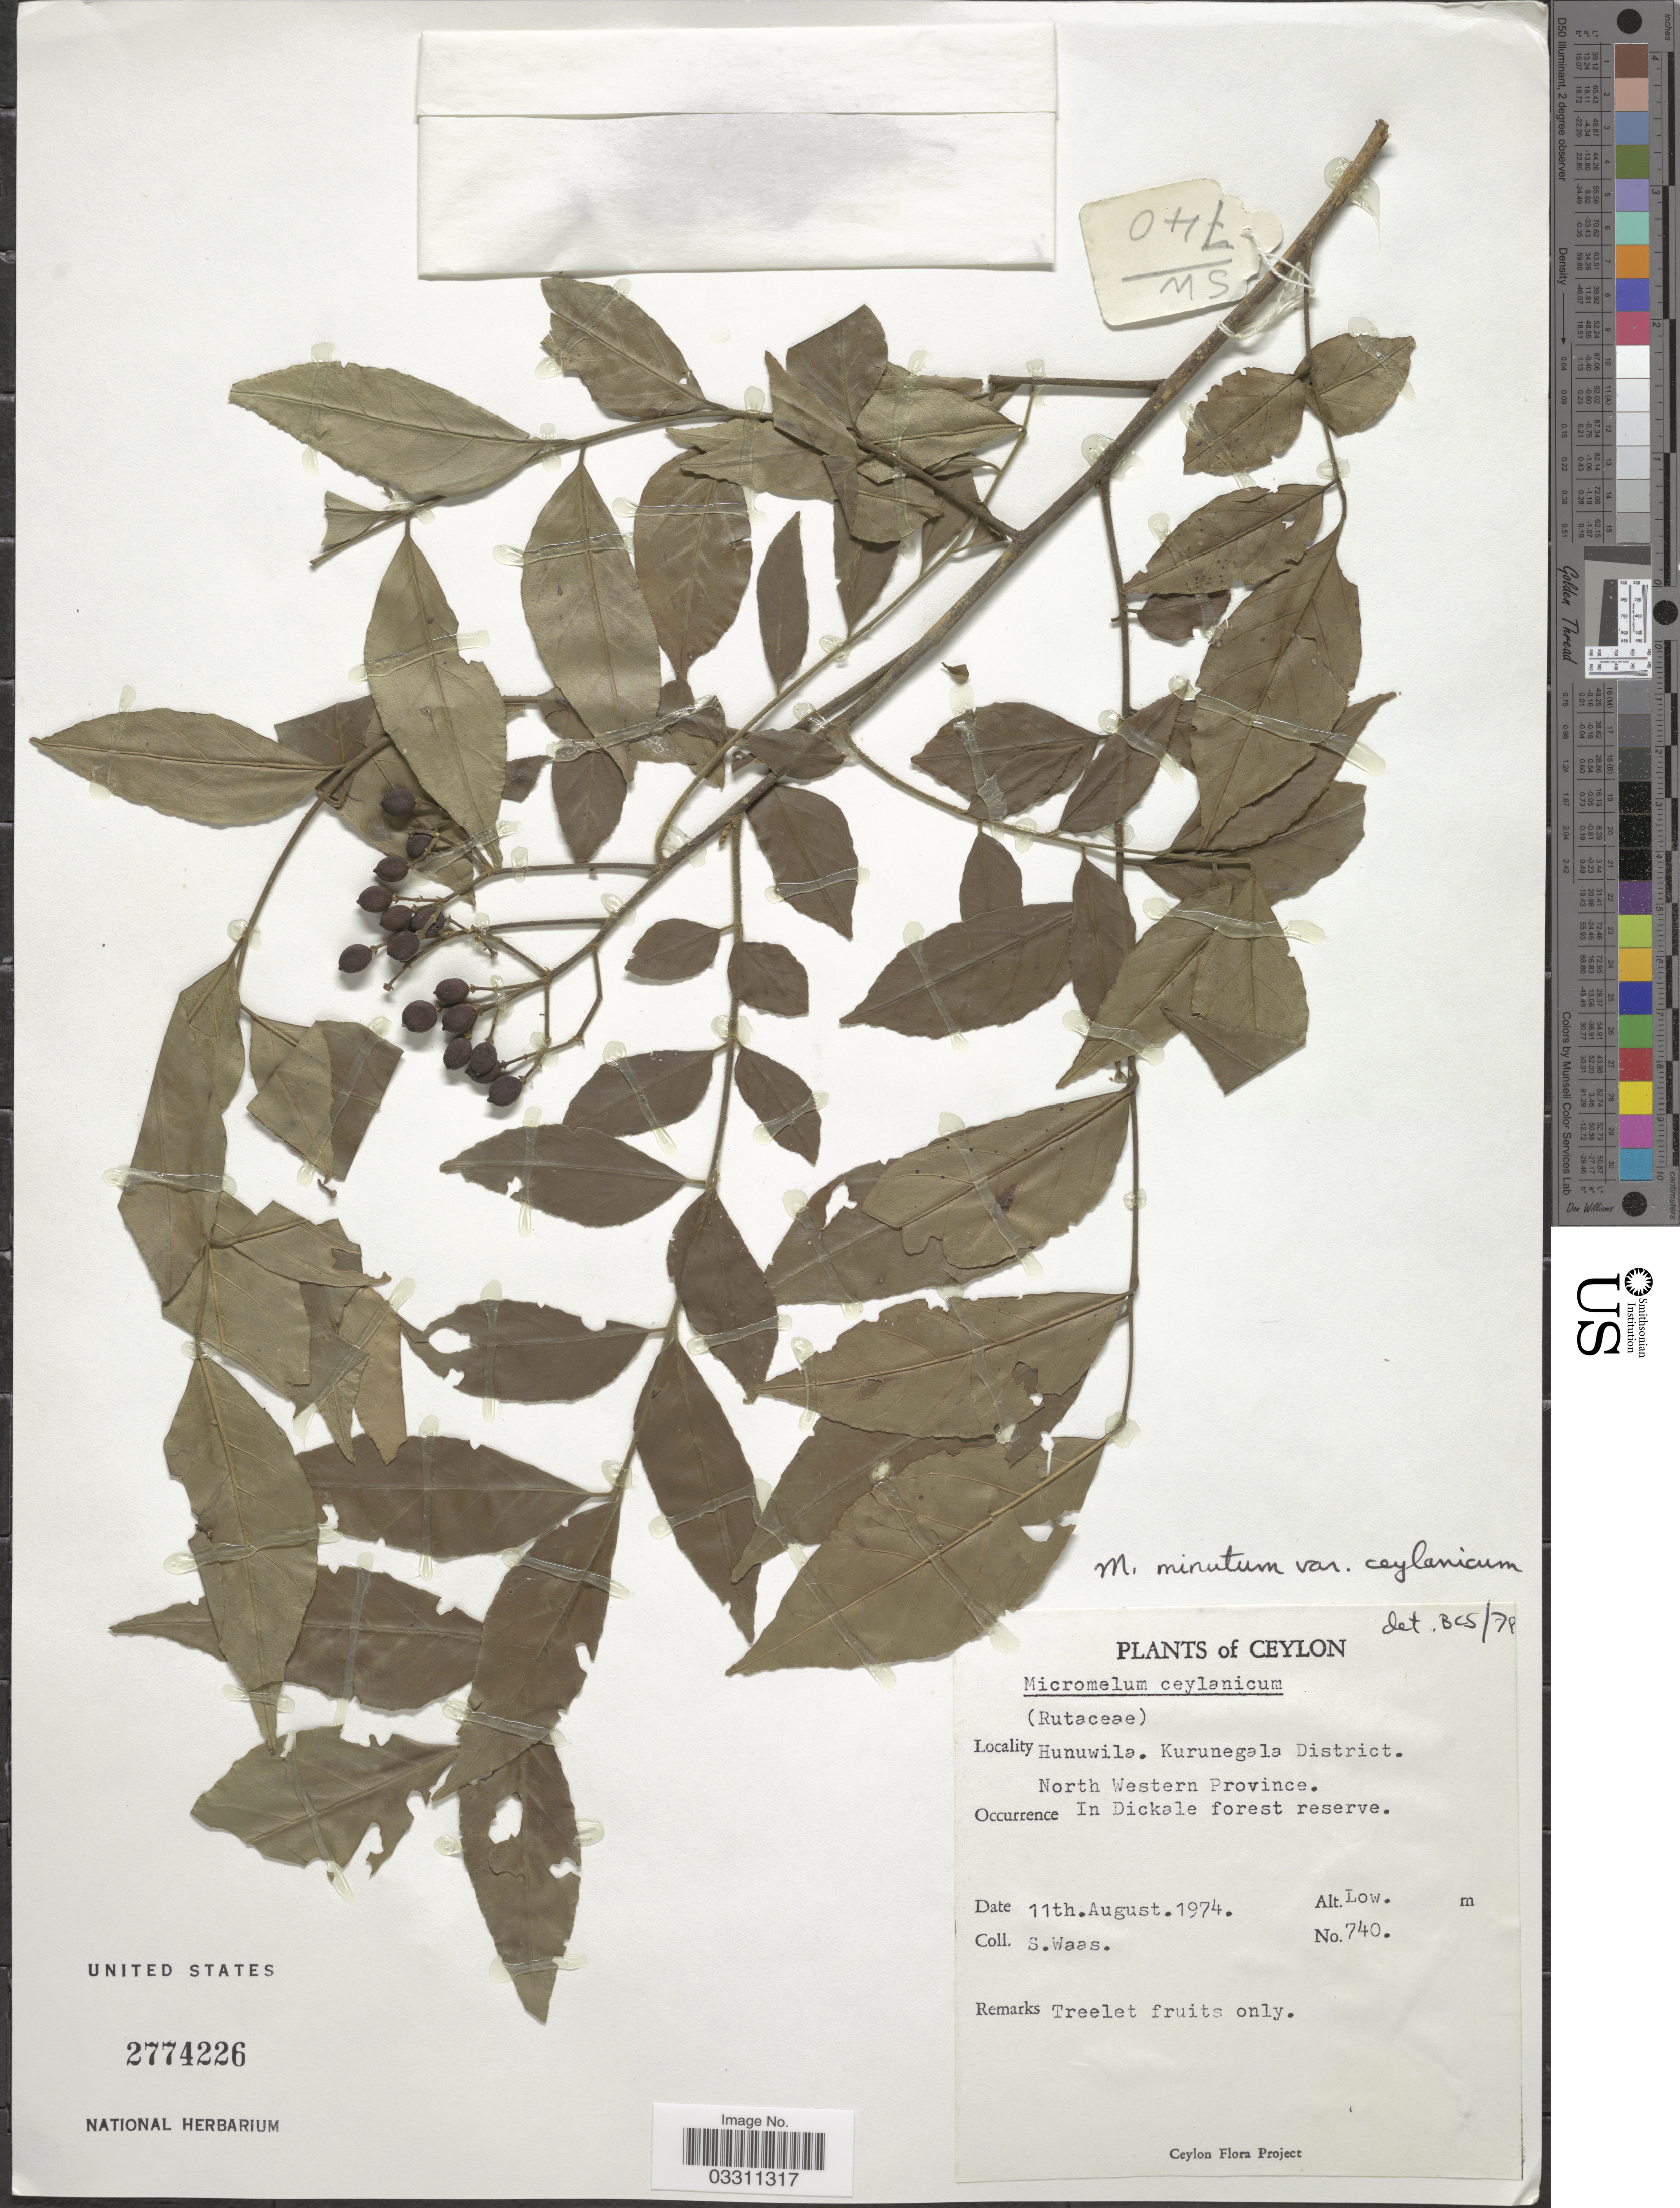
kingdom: Plantae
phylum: Tracheophyta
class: Magnoliopsida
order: Sapindales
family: Rutaceae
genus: Micromelum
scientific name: Micromelum minutum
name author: (G. Forst.) Wight & Arn.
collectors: S. Waas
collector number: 740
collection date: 1974-08-11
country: Sri Lanka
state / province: North Western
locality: Ceylon. Hunuwila. Kurungala District. In Dickale forest reserve.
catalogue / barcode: US 2774226